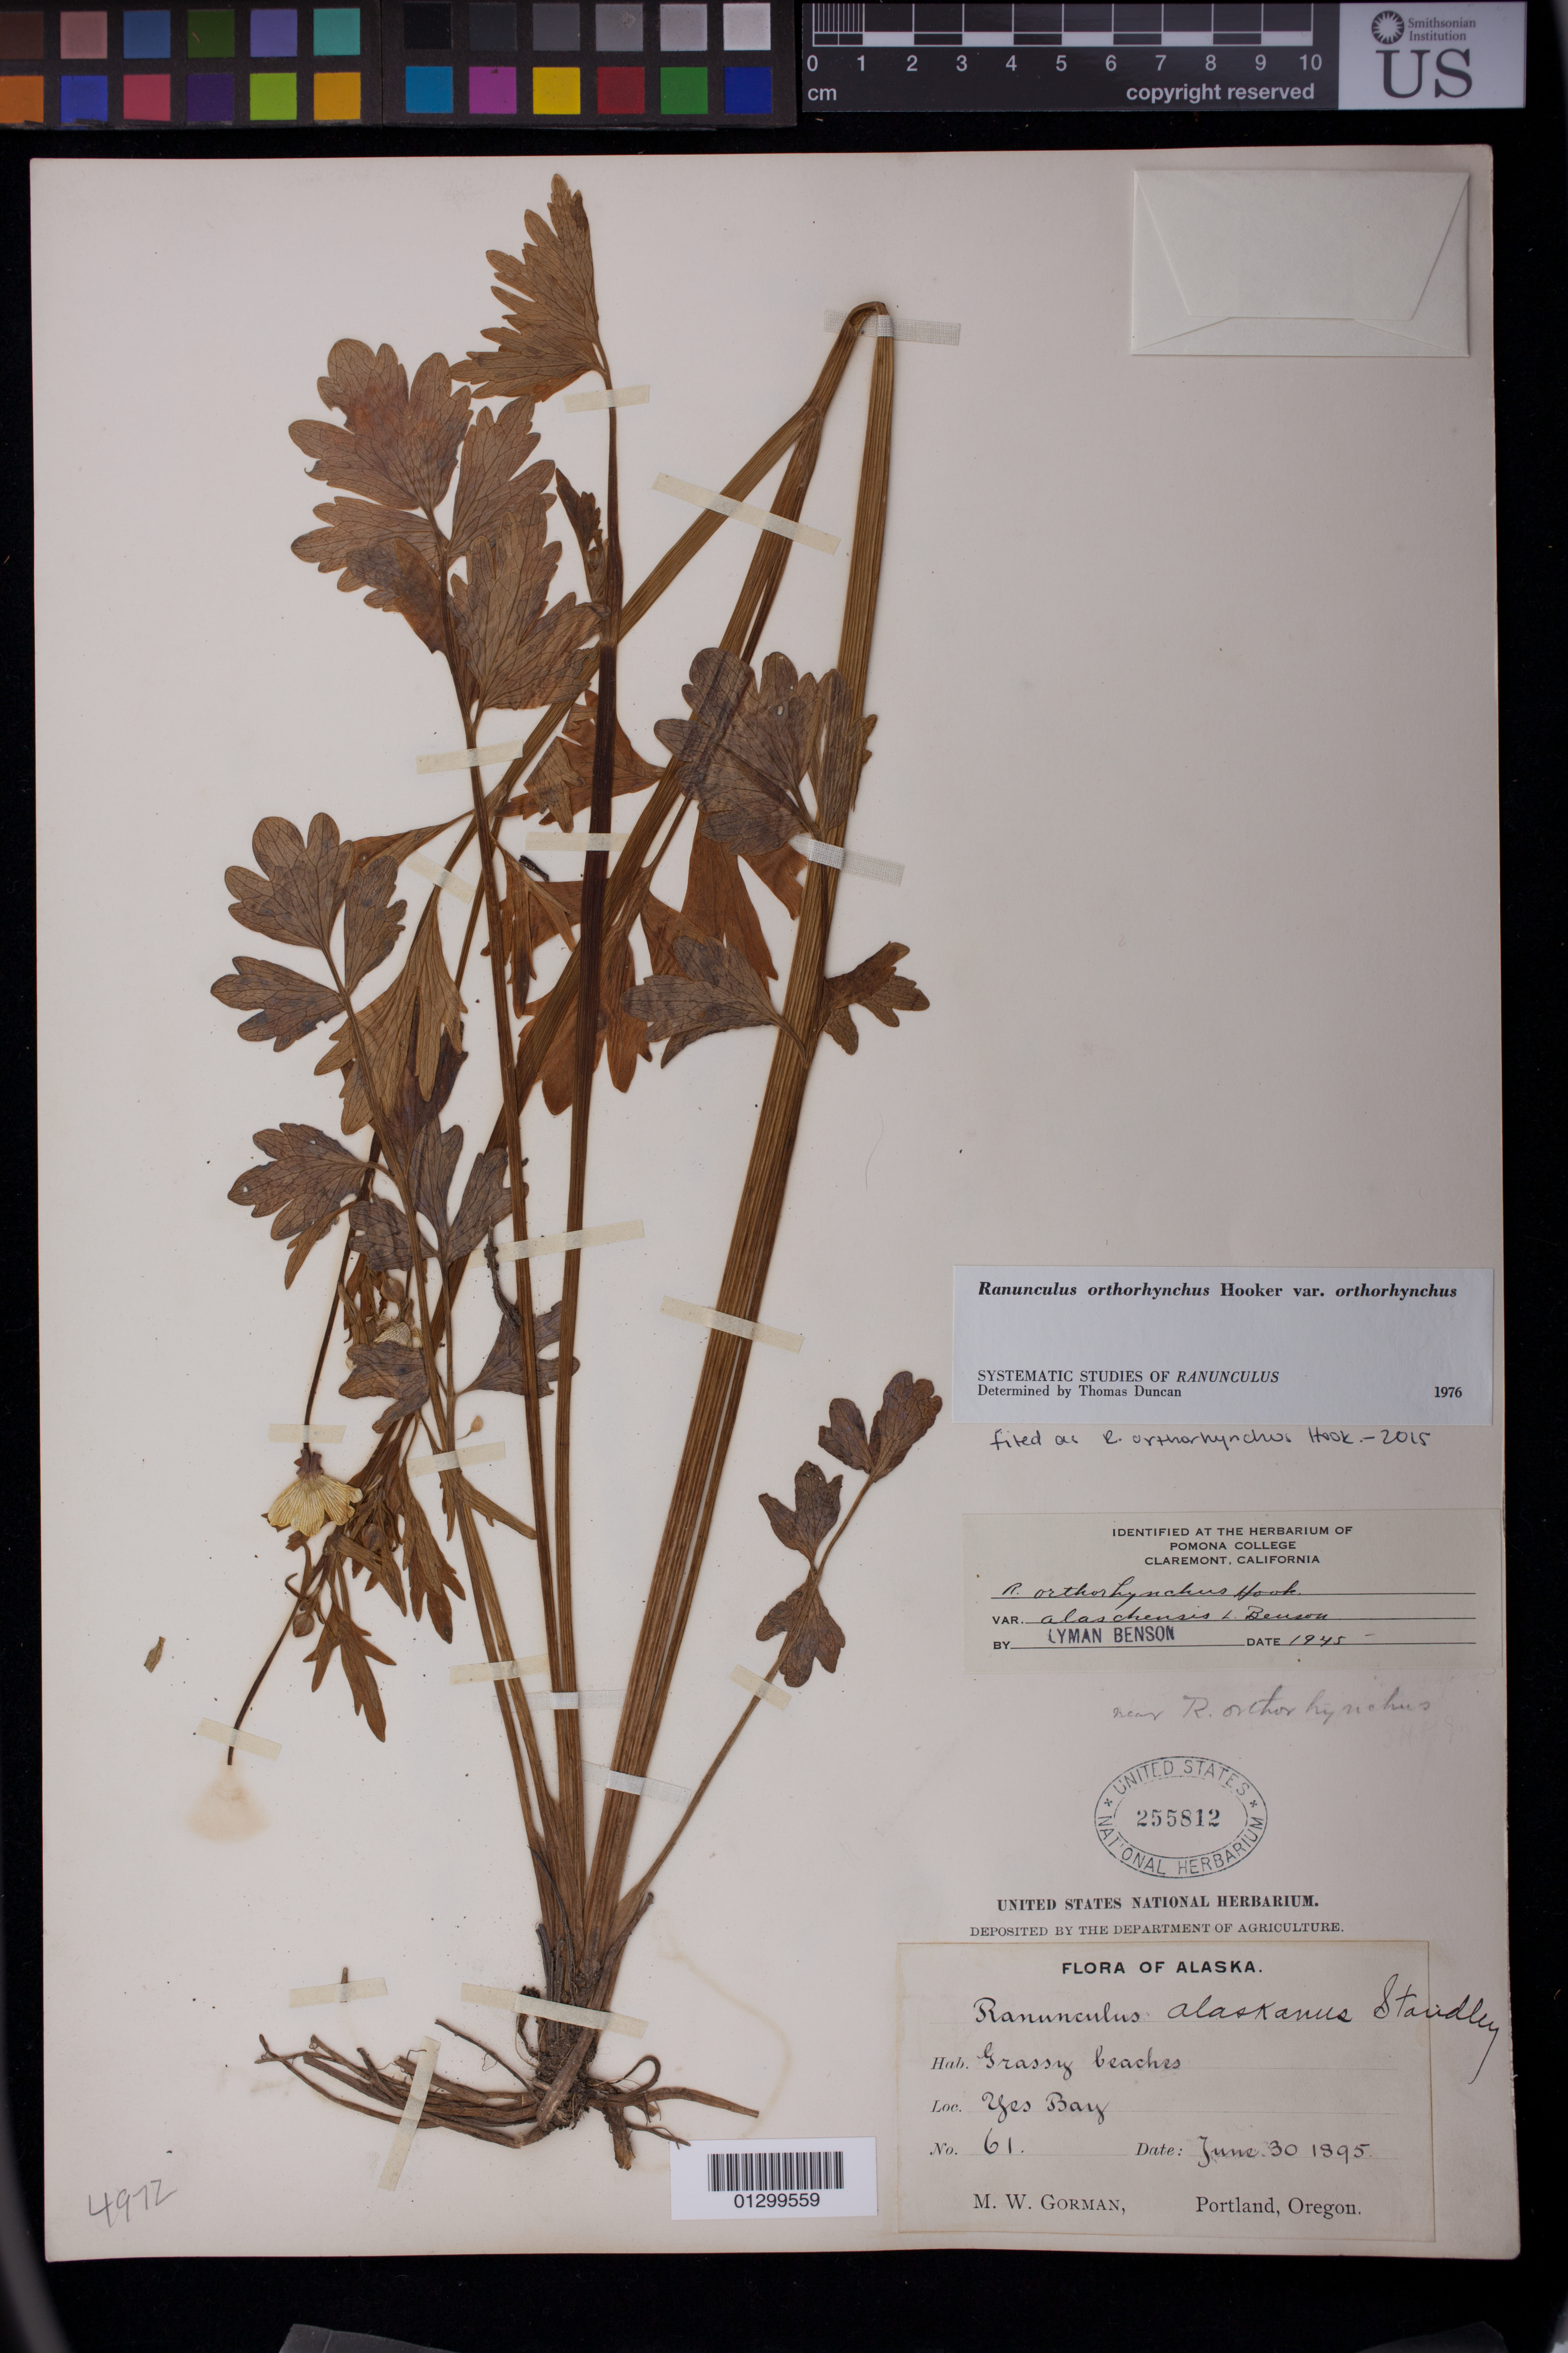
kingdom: Plantae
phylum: Tracheophyta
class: Magnoliopsida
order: Ranunculales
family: Ranunculaceae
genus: Ranunculus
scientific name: Ranunculus orthorhynchus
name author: Hook.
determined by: T. Duncan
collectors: M. W. Gorman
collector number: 61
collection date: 1895-06-30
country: United States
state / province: Alaska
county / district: Ketchikan Gateway Borough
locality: Yes Bay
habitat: Grassy beaches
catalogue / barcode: US 255812